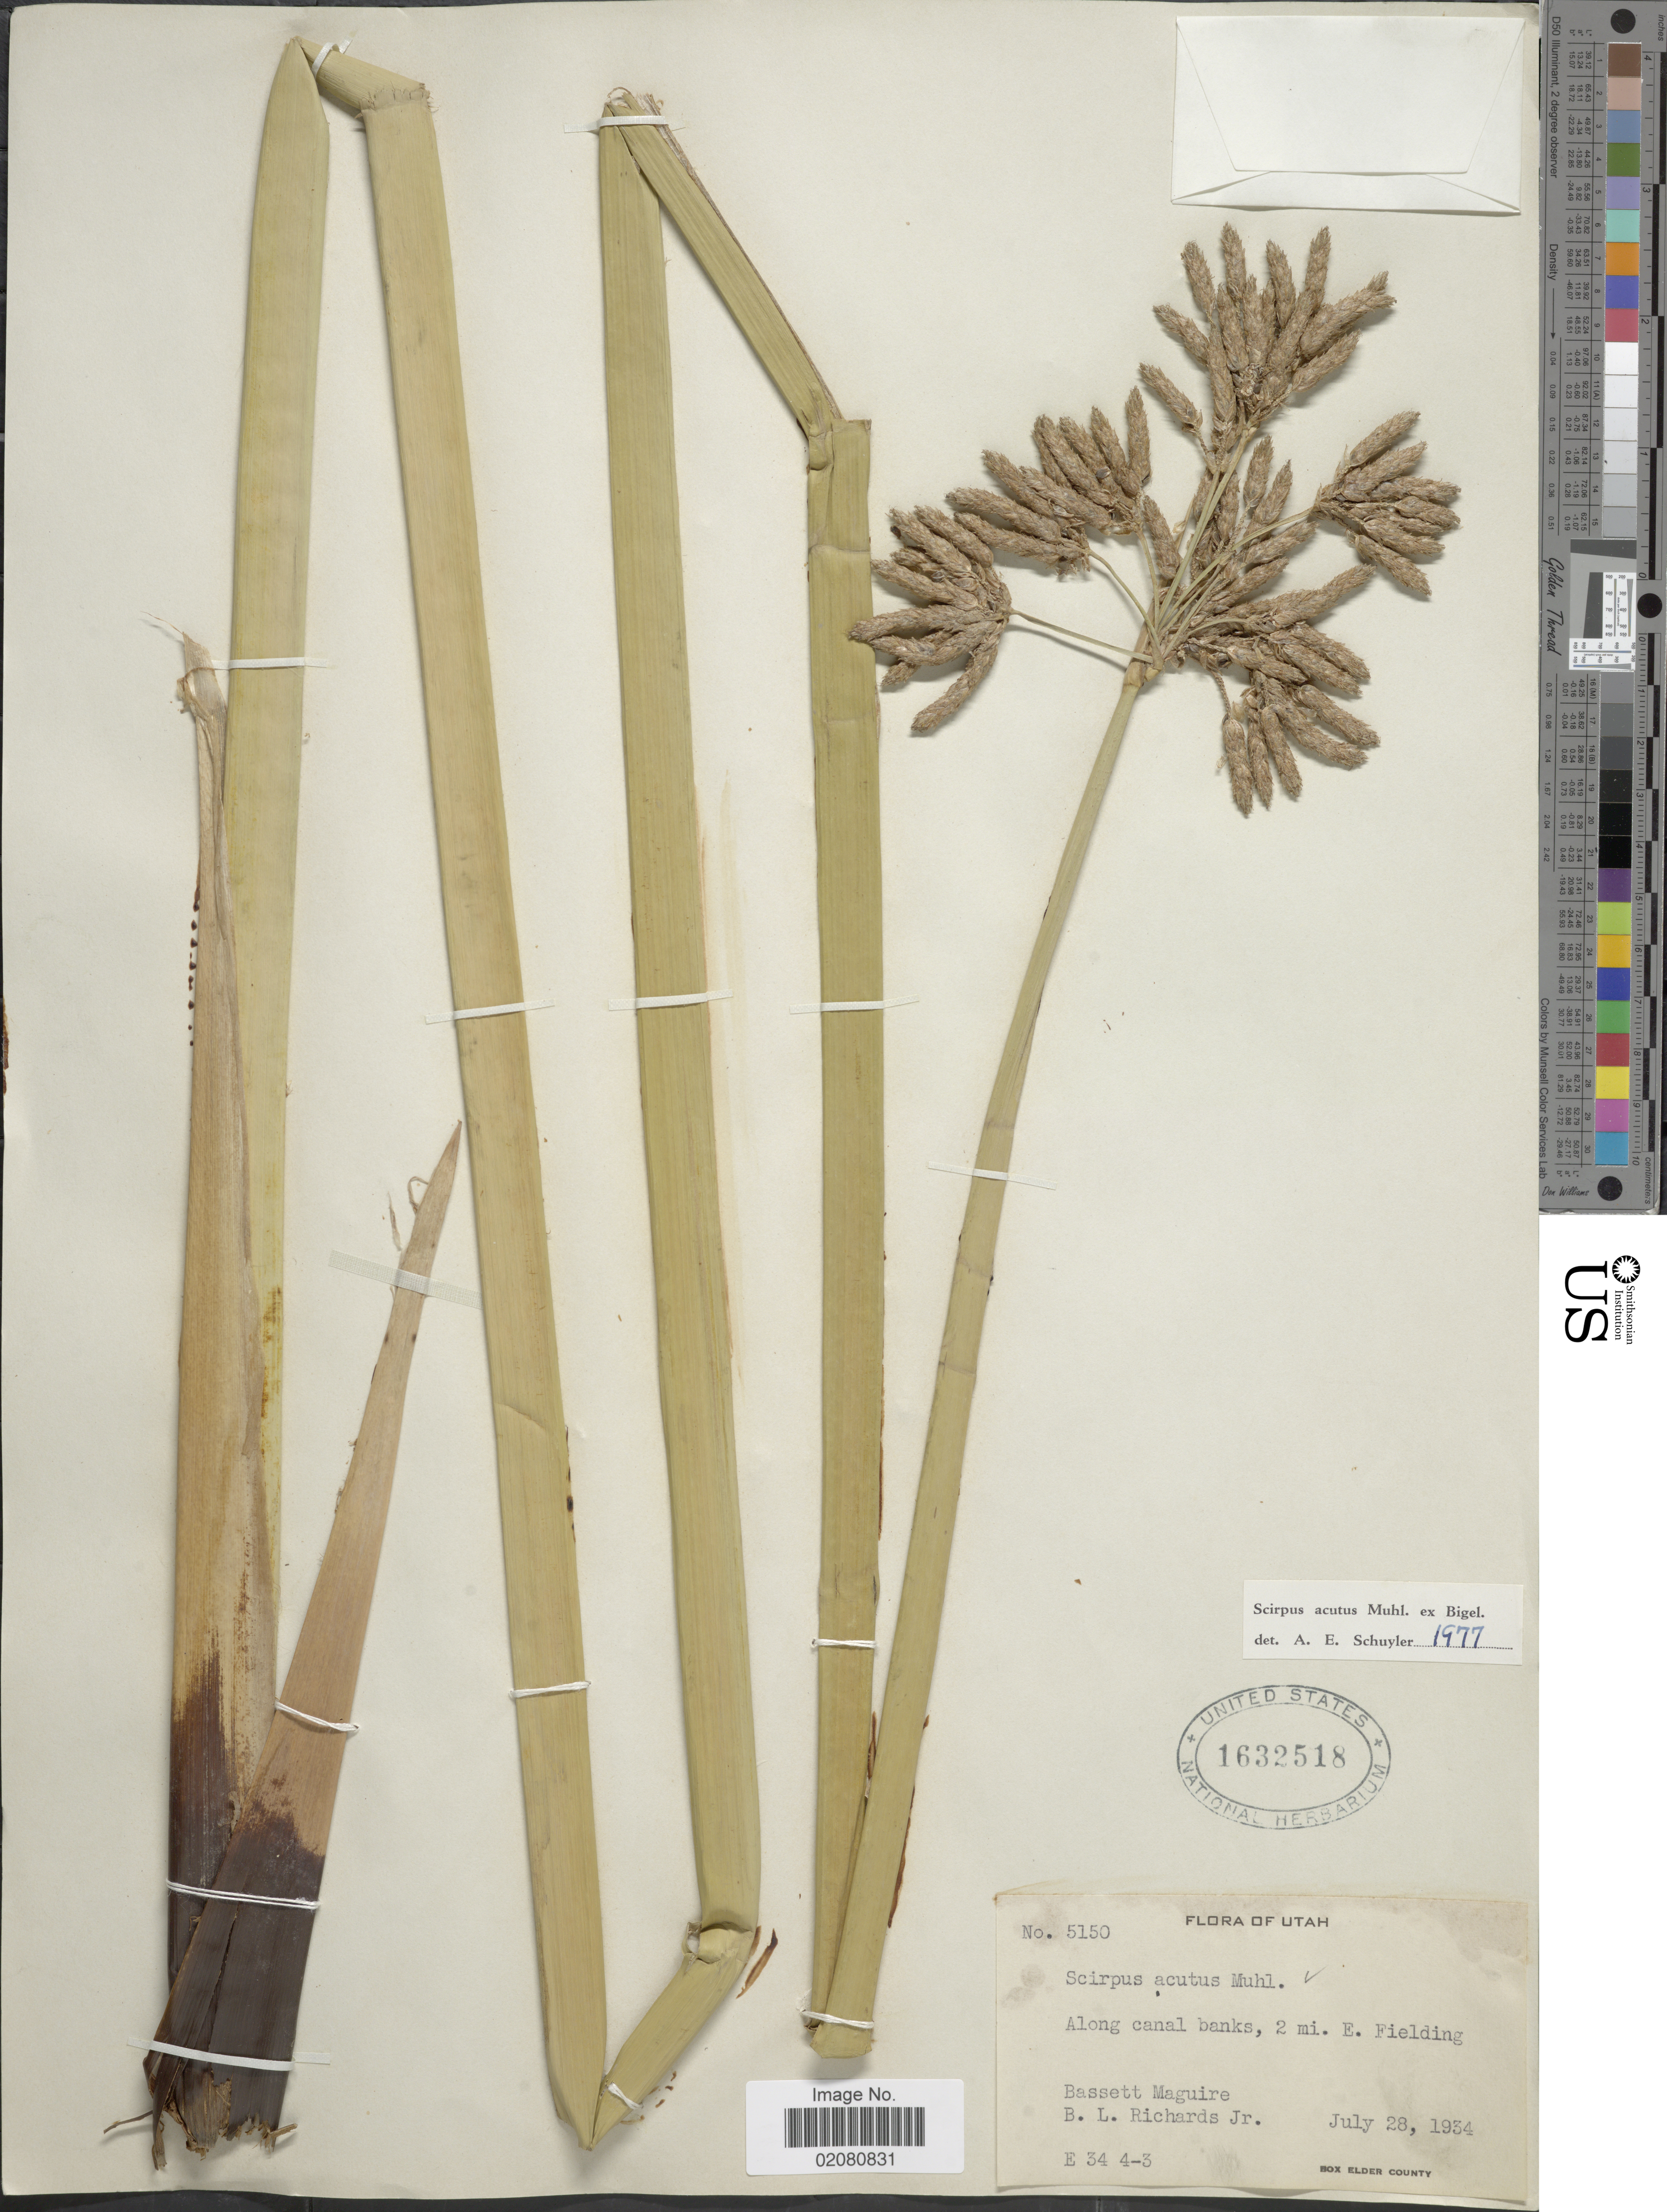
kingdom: Plantae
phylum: Tracheophyta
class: Liliopsida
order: Poales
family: Cyperaceae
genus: Schoenoplectus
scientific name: Schoenoplectus acutus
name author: (Muhl. ex Bigelow) Á. Löve & D. Löve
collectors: B. Maguire & B. Richards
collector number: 5150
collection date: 1934-07-28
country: United States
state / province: Utah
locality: Along canal banks, 2 mi. E. Fielding. Box Elder County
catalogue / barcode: US 1632518